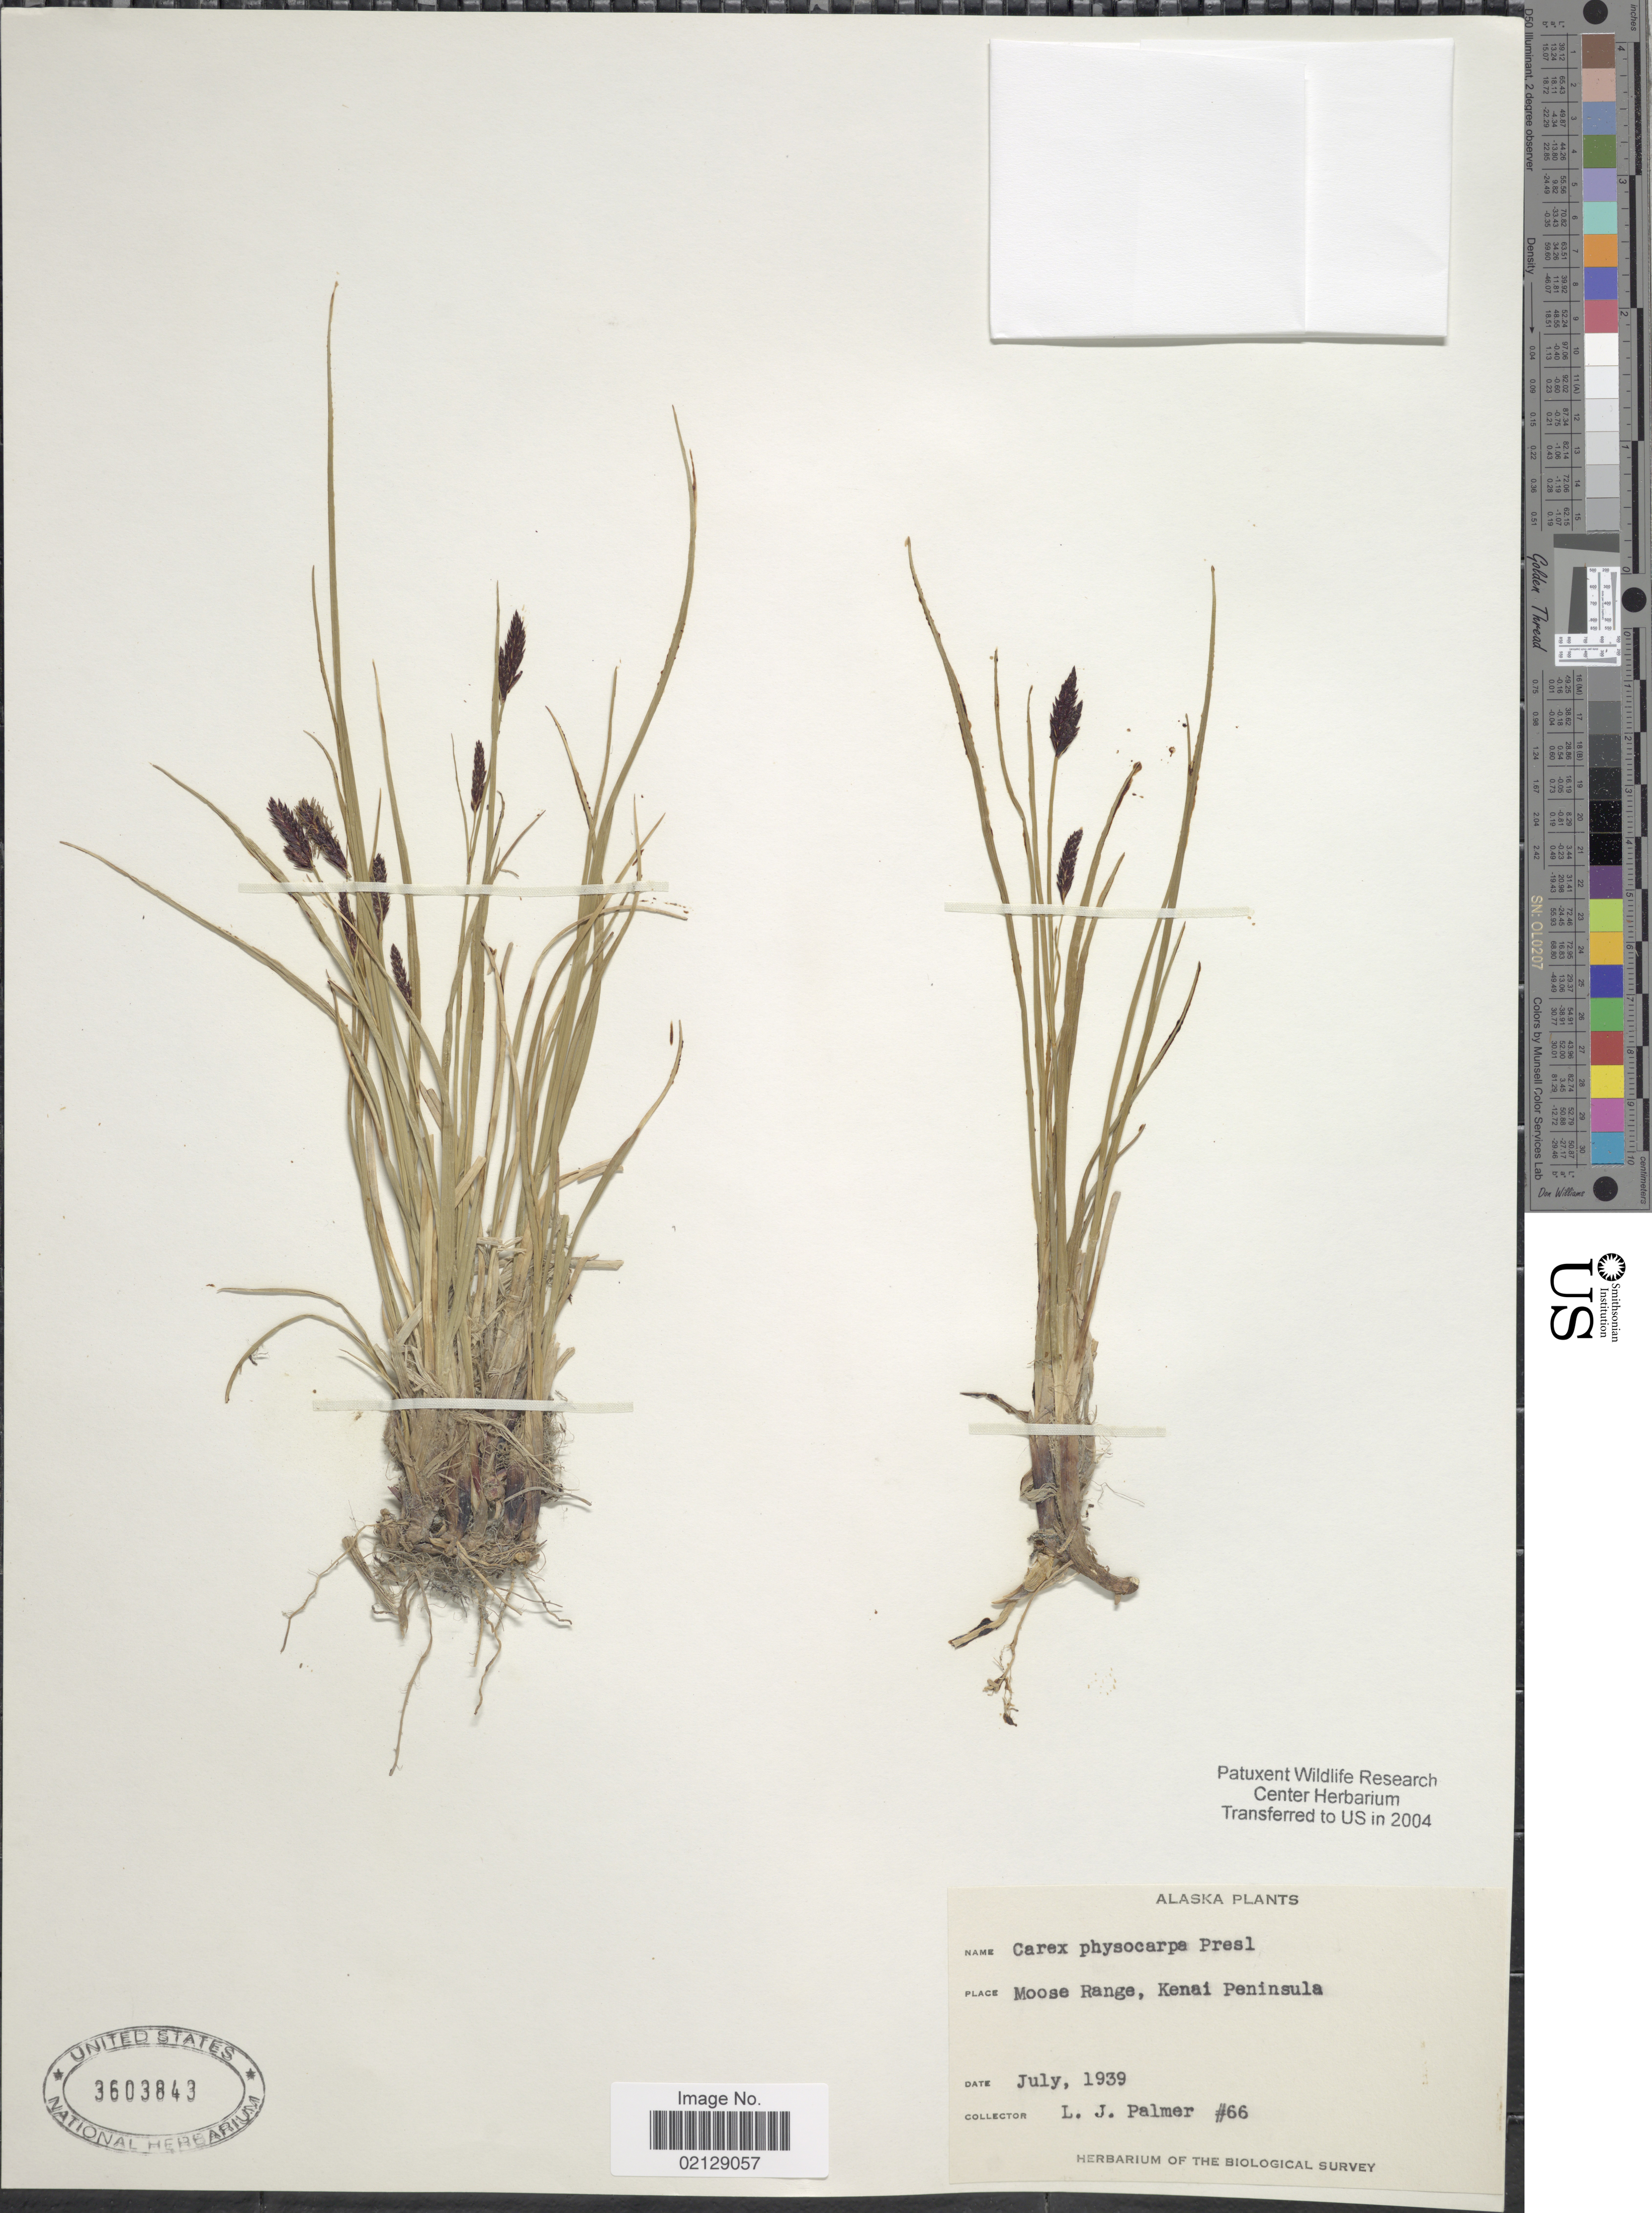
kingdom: Plantae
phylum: Tracheophyta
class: Liliopsida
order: Poales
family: Cyperaceae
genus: Carex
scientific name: Carex saxatilis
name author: L.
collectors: L. J. Palmer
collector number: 66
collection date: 1939-07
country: United States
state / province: Alaska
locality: Moose Range, Kenai Peninsula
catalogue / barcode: US 3603843